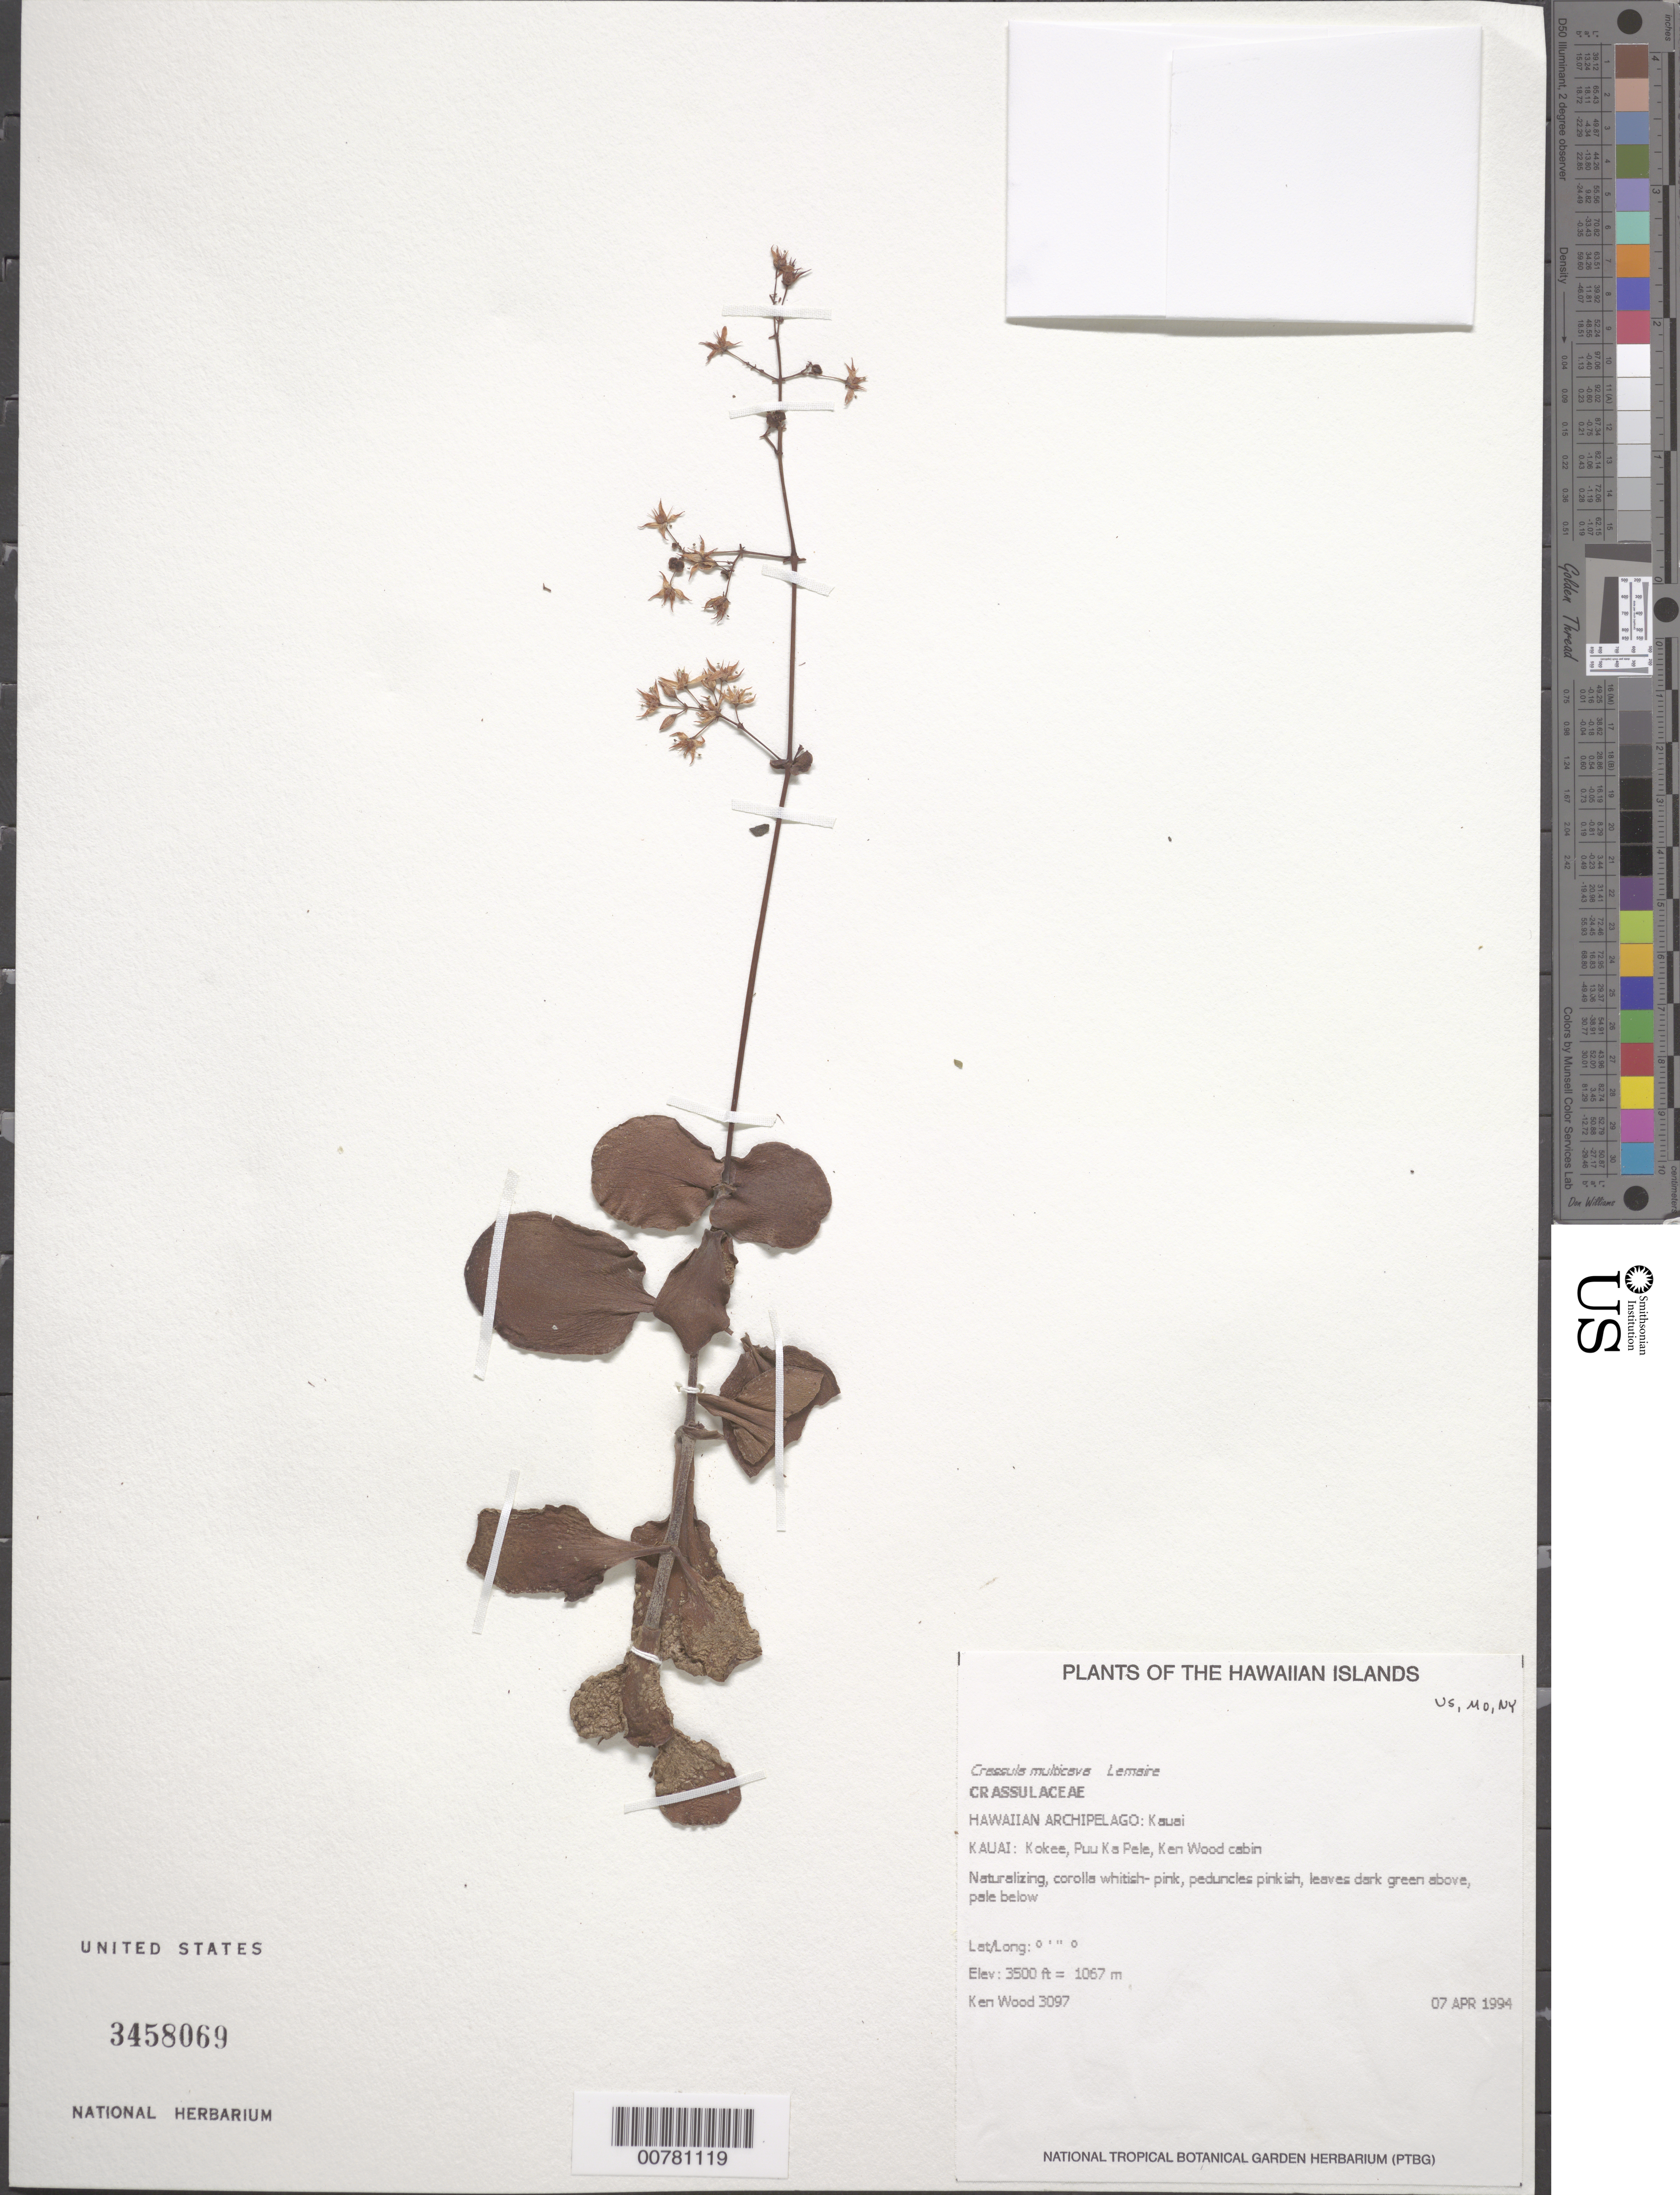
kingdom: Plantae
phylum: Tracheophyta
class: Magnoliopsida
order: Saxifragales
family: Crassulaceae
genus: Crassula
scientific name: Crassula multicava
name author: Lem.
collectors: K. R. Wood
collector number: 3097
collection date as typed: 7 Apr 1994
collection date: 1994-04-07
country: United States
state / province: Hawaii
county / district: Kauai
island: Kaua'i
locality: Kokee, Puu Ka Pele, Ken Wood cabin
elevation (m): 1067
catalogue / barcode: US 3458069